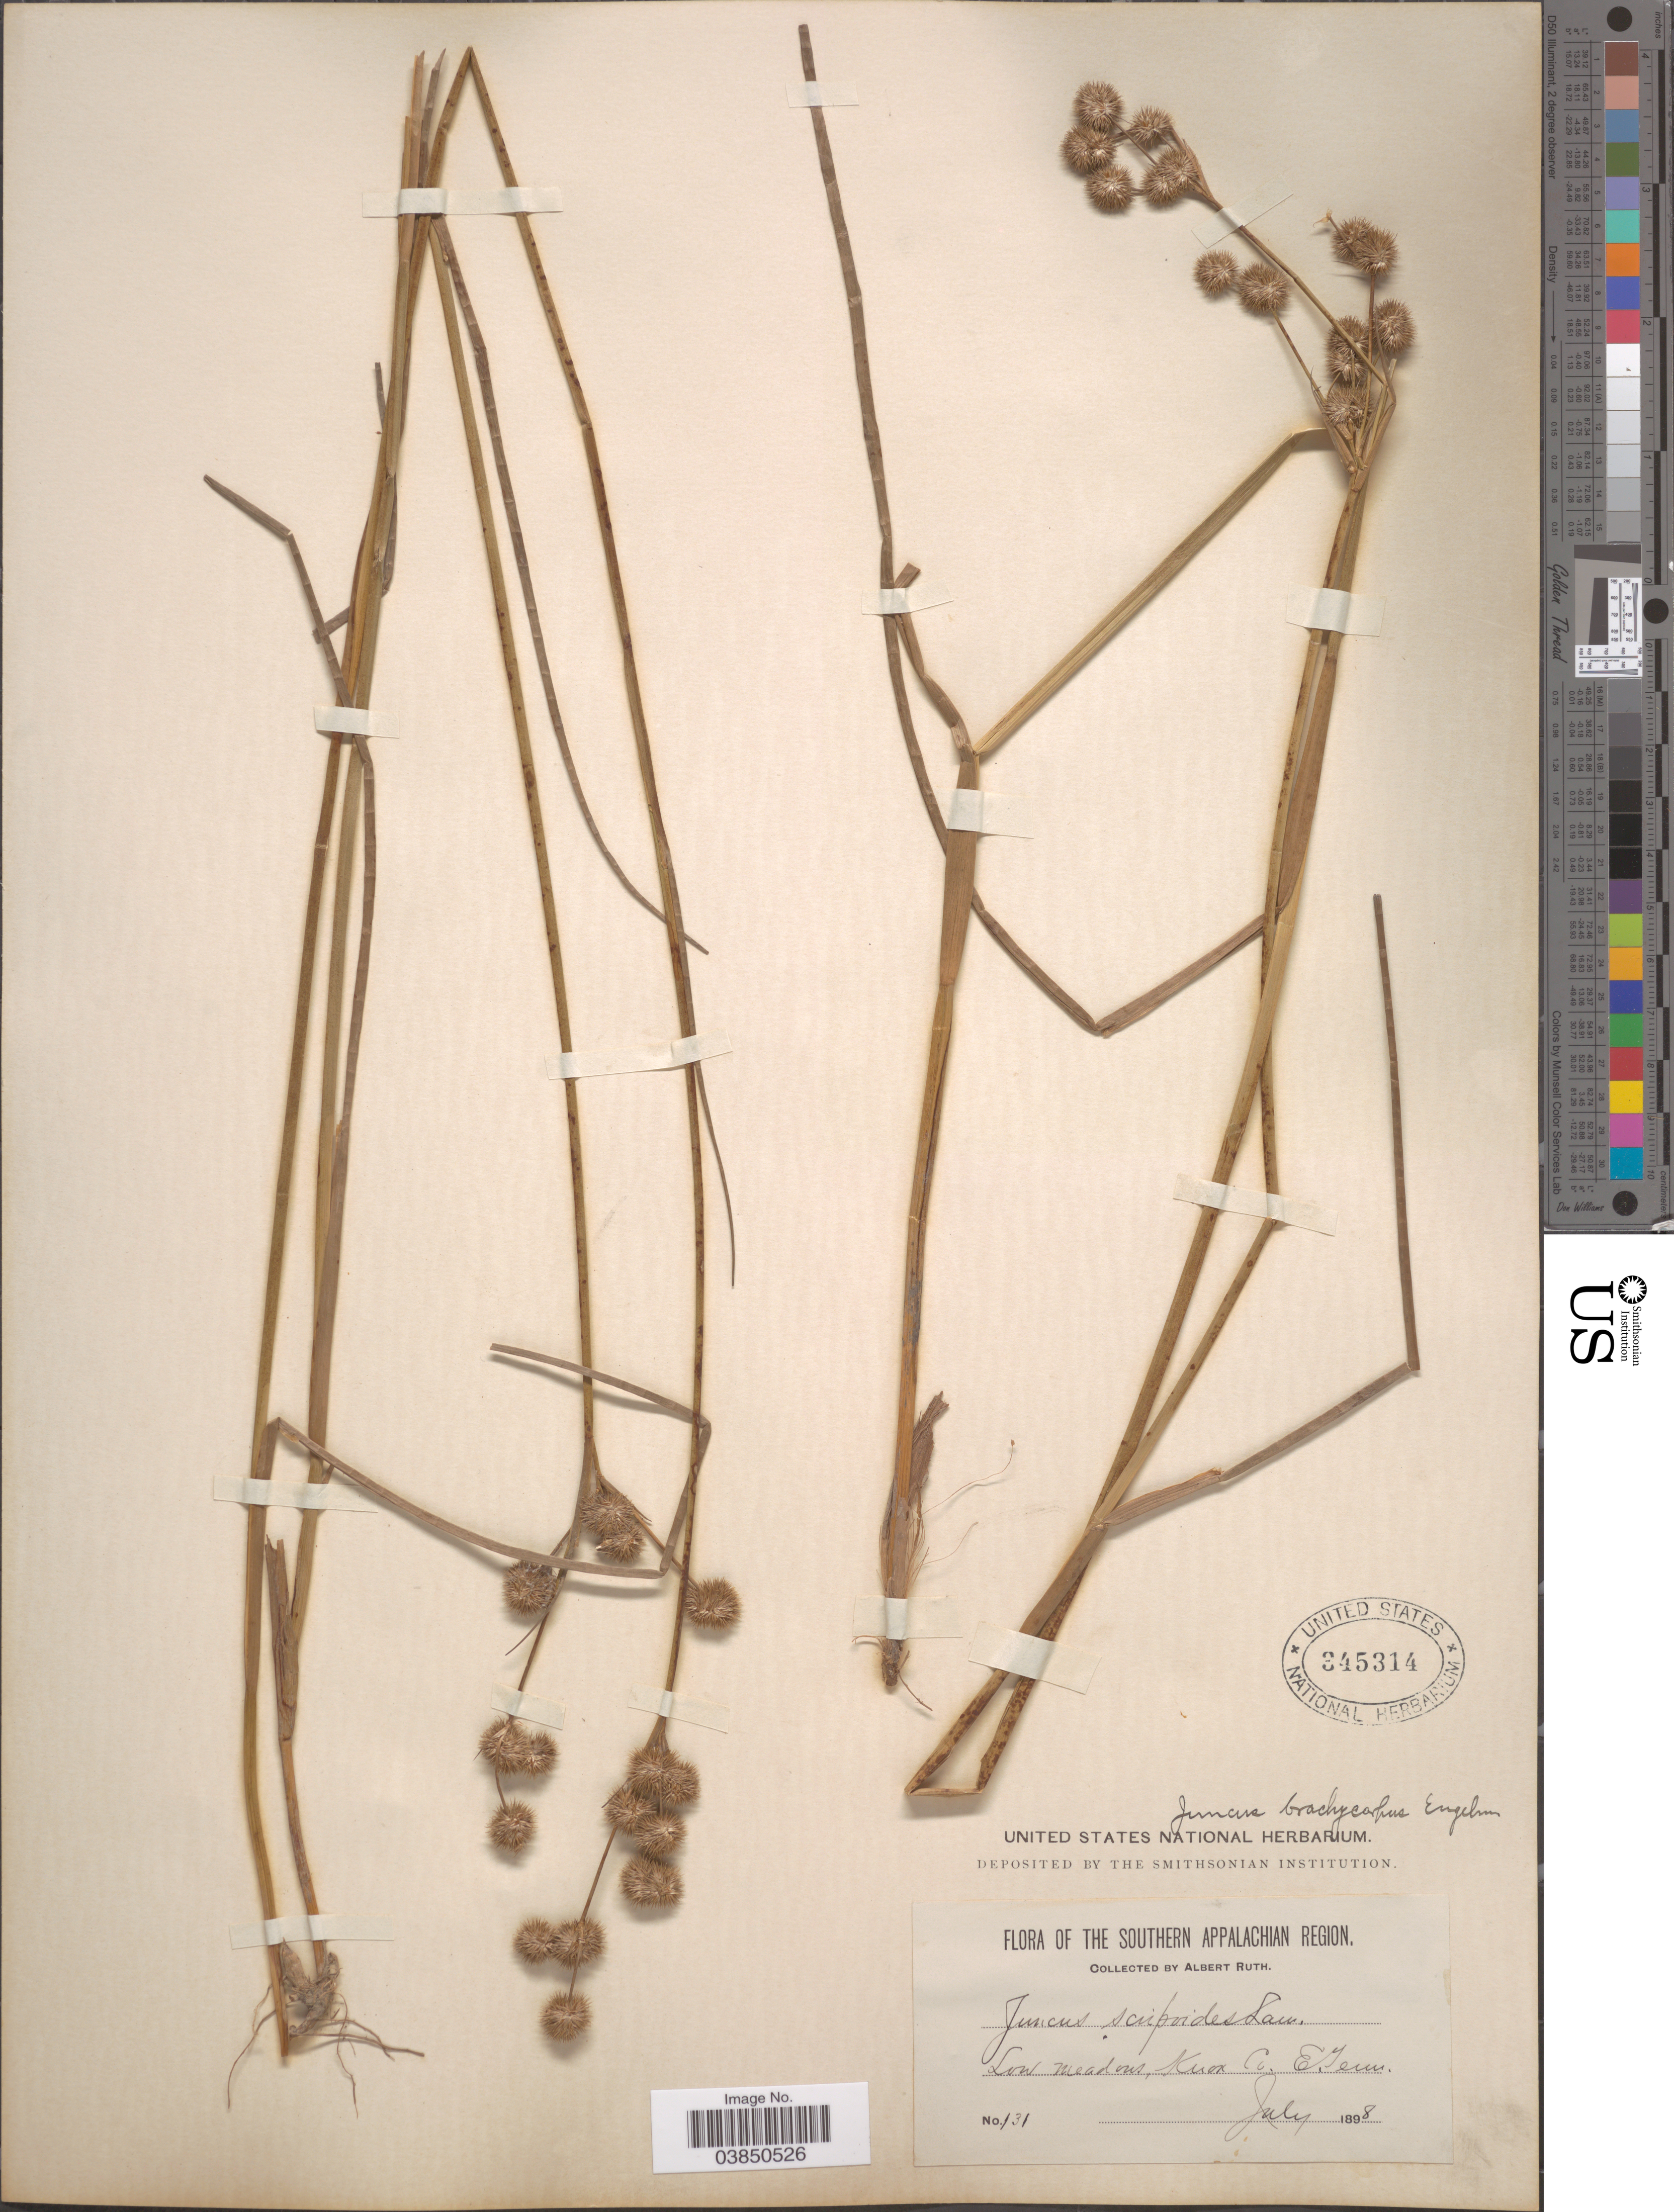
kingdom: Plantae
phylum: Tracheophyta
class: Liliopsida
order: Poales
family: Juncaceae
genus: Juncus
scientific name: Juncus brachycarpus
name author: Engelm.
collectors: A. Ruth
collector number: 131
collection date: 1898-07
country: United States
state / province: Tennessee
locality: The Southern Appalachian Region. Knox Co.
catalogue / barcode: US 345314